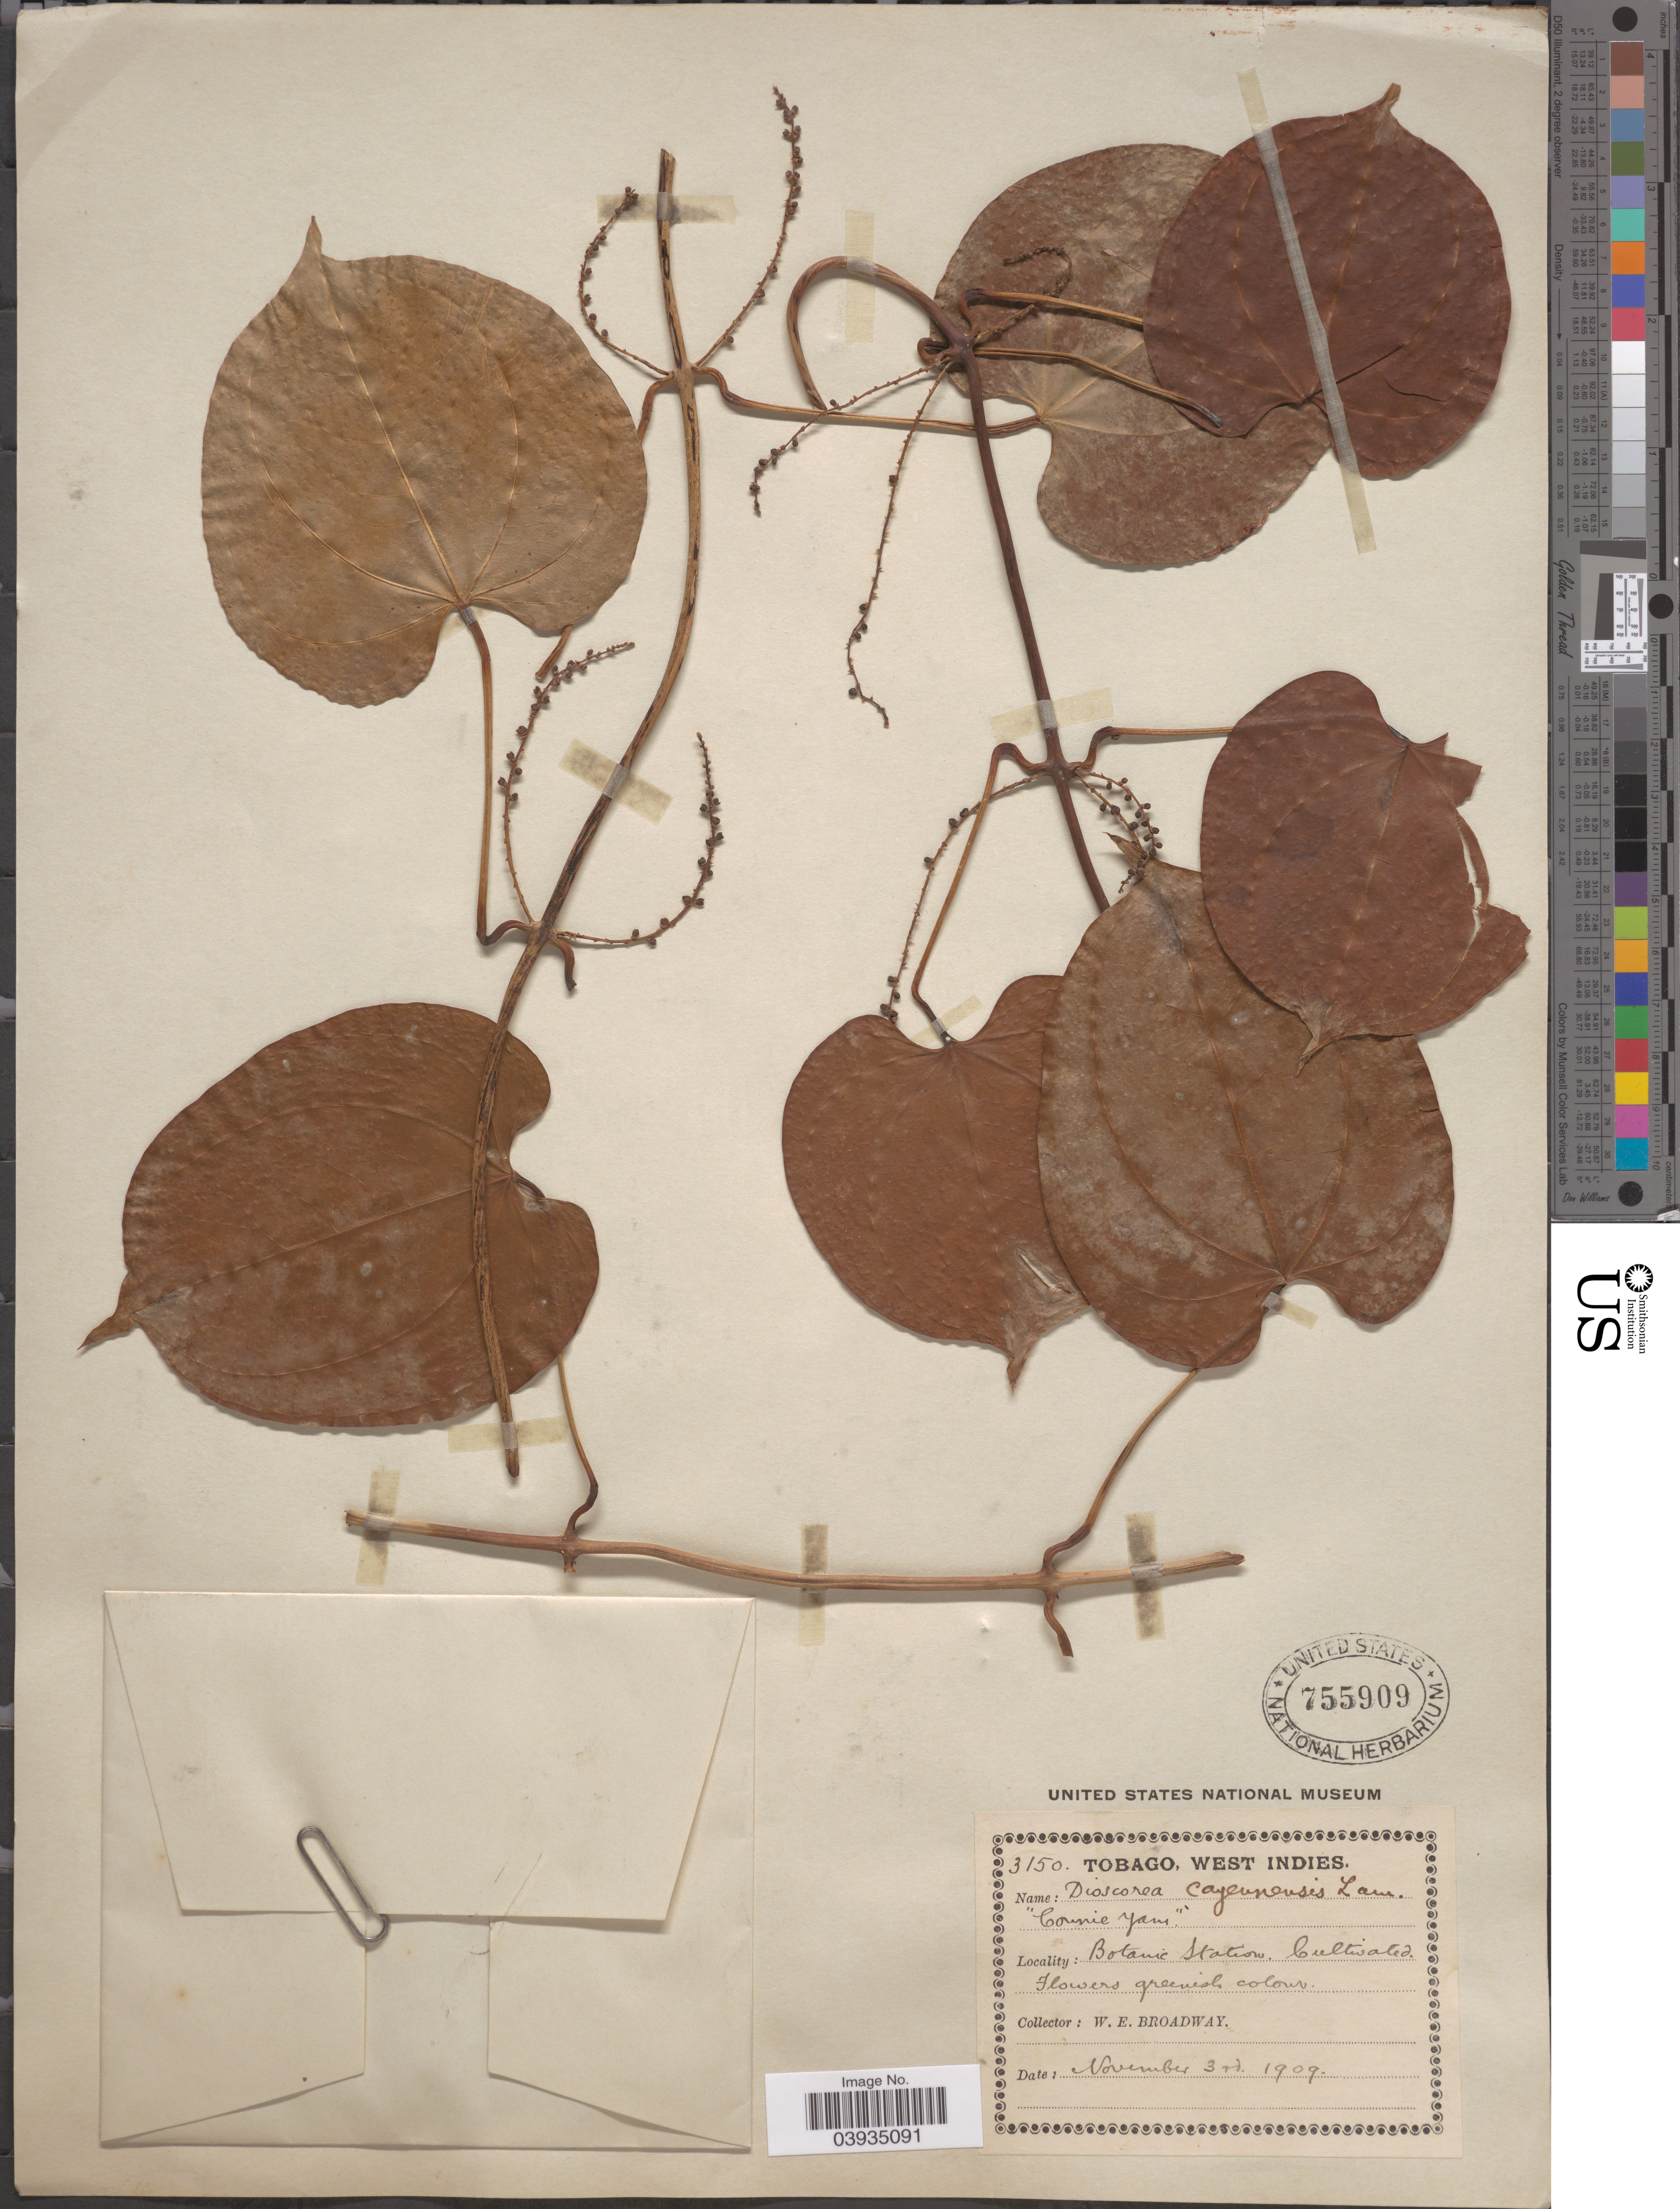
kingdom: Plantae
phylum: Tracheophyta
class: Liliopsida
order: Dioscoreales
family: Dioscoreaceae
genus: Dioscorea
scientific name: Dioscorea cayenensis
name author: Lam.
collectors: W. E. Broadway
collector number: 3150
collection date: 1909-11-03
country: Trinidad and Tobago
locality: Tobago. Botanic Station.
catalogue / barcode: US 755909